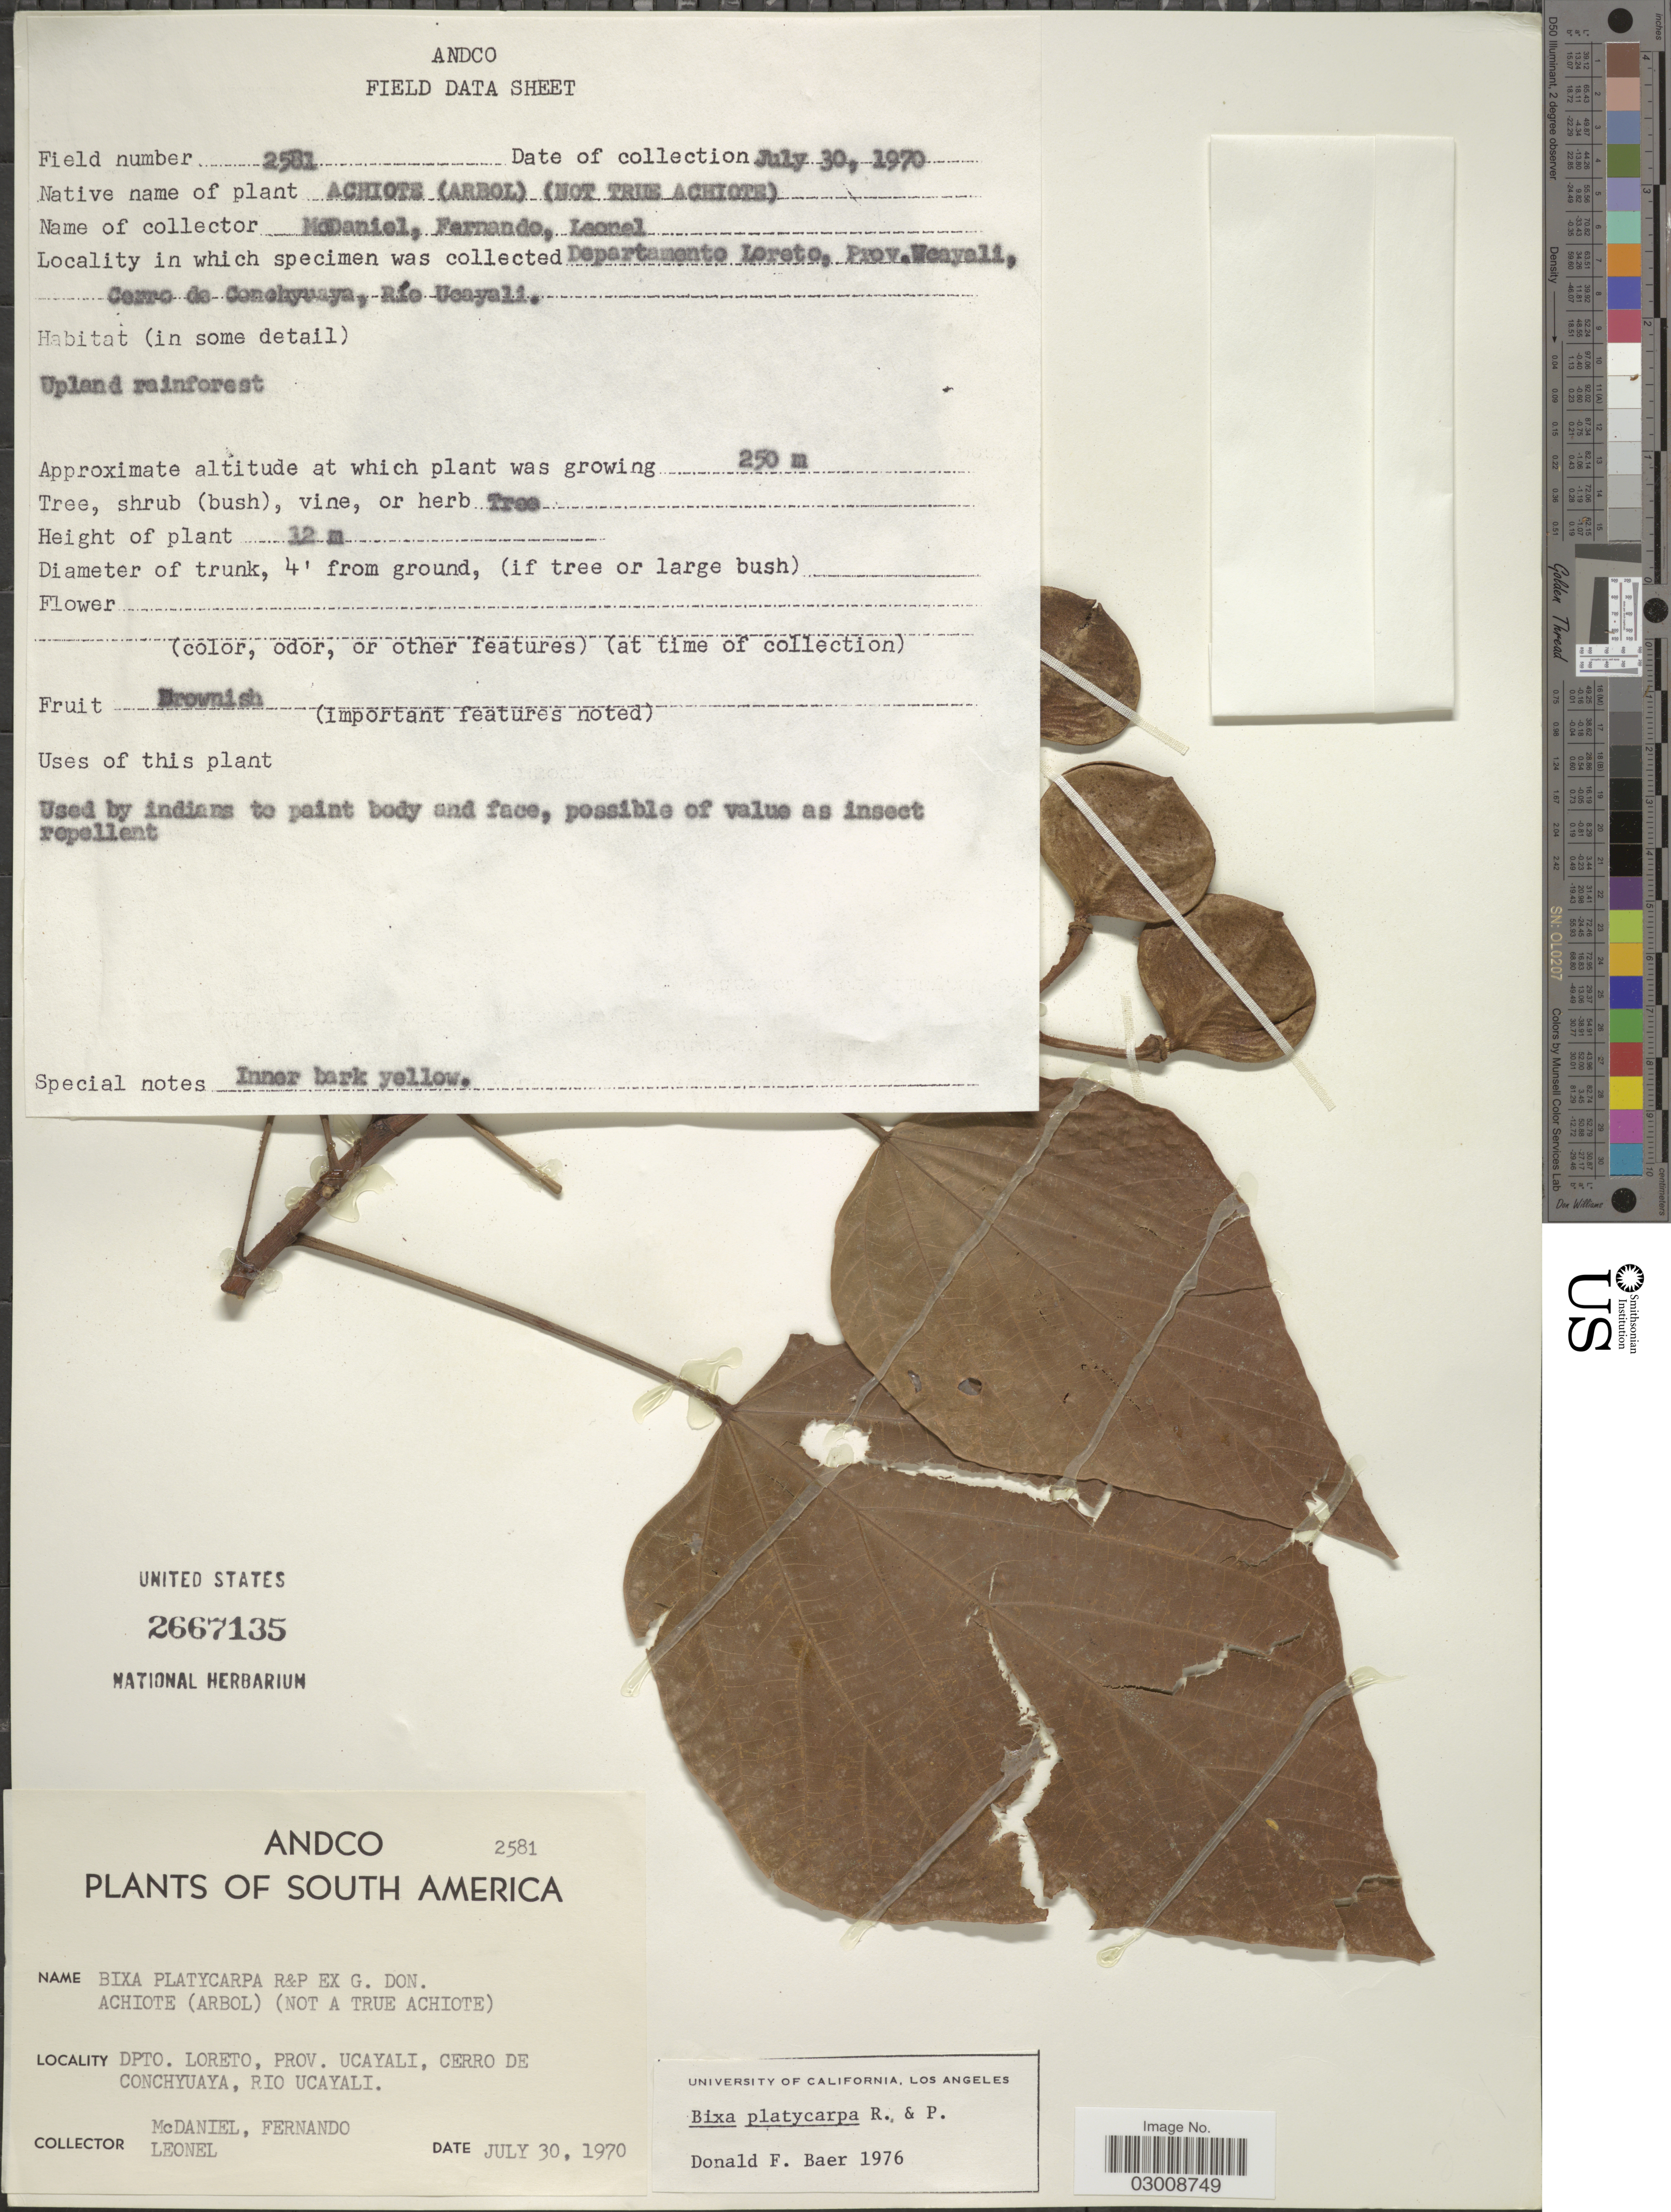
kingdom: Plantae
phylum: Tracheophyta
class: Magnoliopsida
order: Malvales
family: Bixaceae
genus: Bixa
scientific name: Bixa platycarpa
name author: Ruiz & Pav.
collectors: -- McDaniel, -- Fernando & -- Leonel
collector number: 2581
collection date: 1970-07-30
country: Peru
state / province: Loreto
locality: Departamento Napo, Prov. Ucayali, Cerro de Conchyuaya, Río Ucayali, Andco.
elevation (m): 250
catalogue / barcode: US 2667135